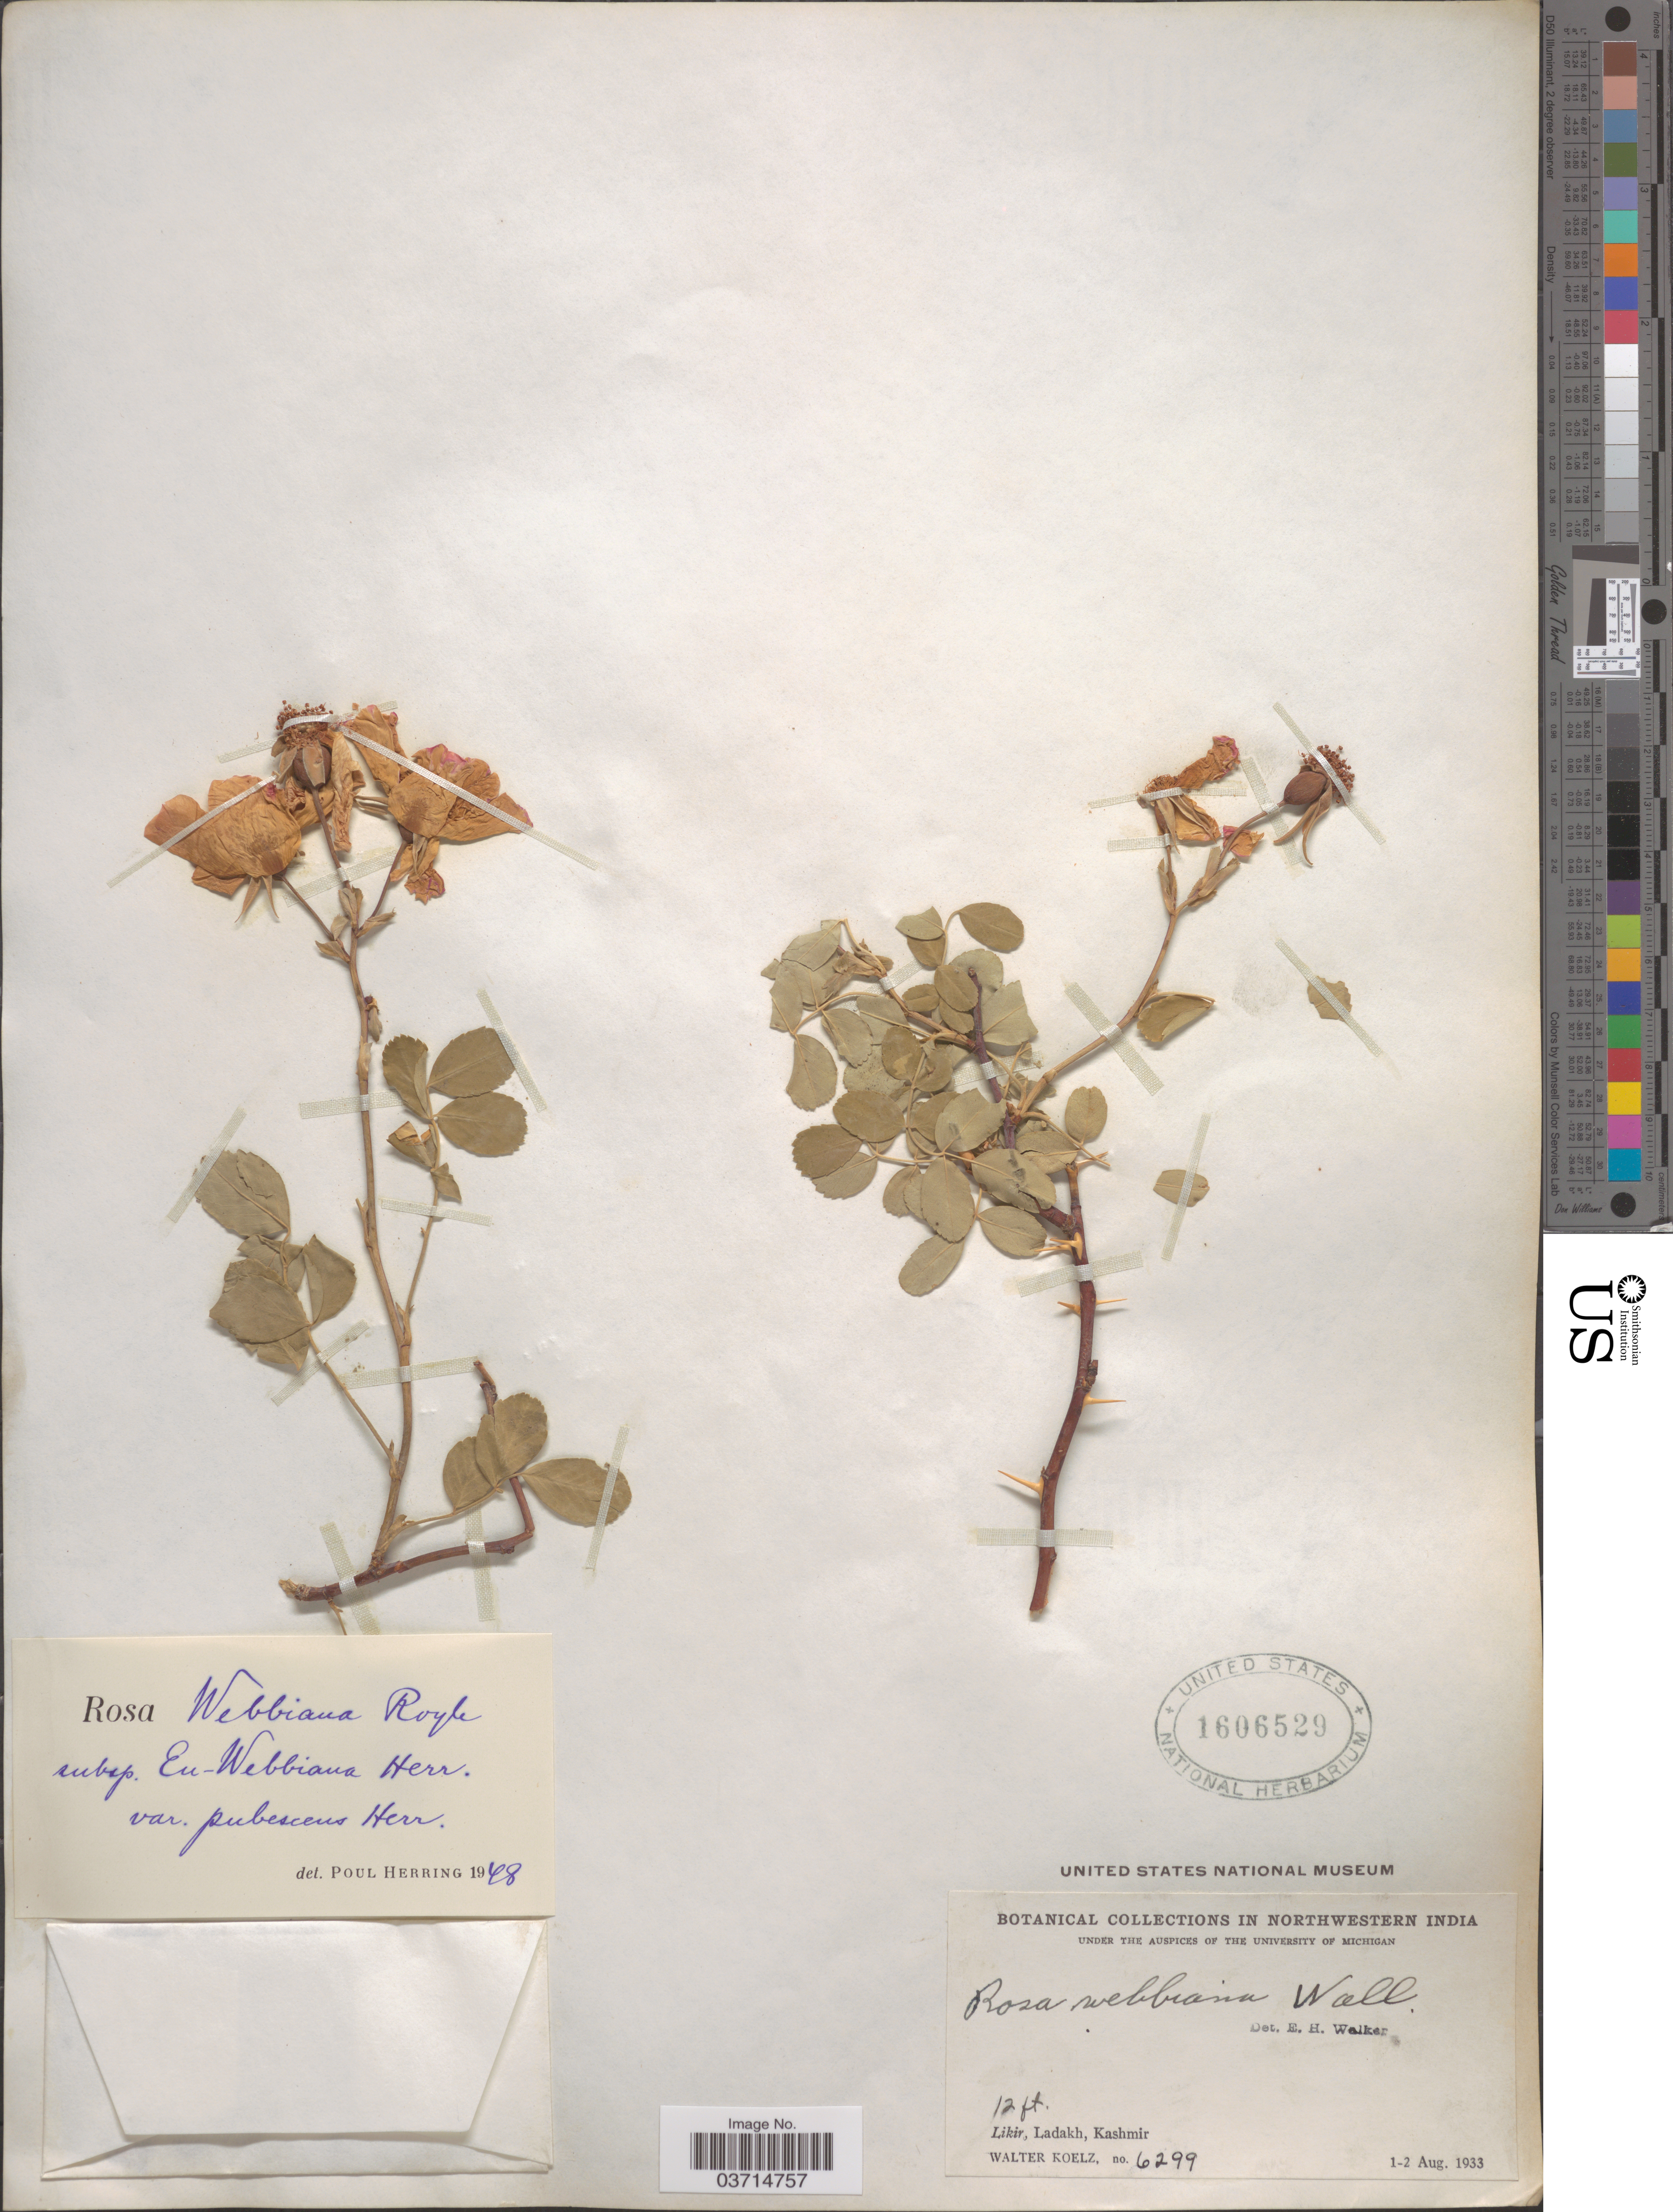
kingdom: Plantae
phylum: Tracheophyta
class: Magnoliopsida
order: Rosales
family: Rosaceae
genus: Rosa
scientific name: Rosa webbiana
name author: Wall. ex Royle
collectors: W. N. Koelz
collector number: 6299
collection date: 1933-08-01/1933-08-02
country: India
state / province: Jammu and Kashmir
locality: Northwestern India. Likir, Ladakh, Kashmir.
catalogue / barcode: US 1606529